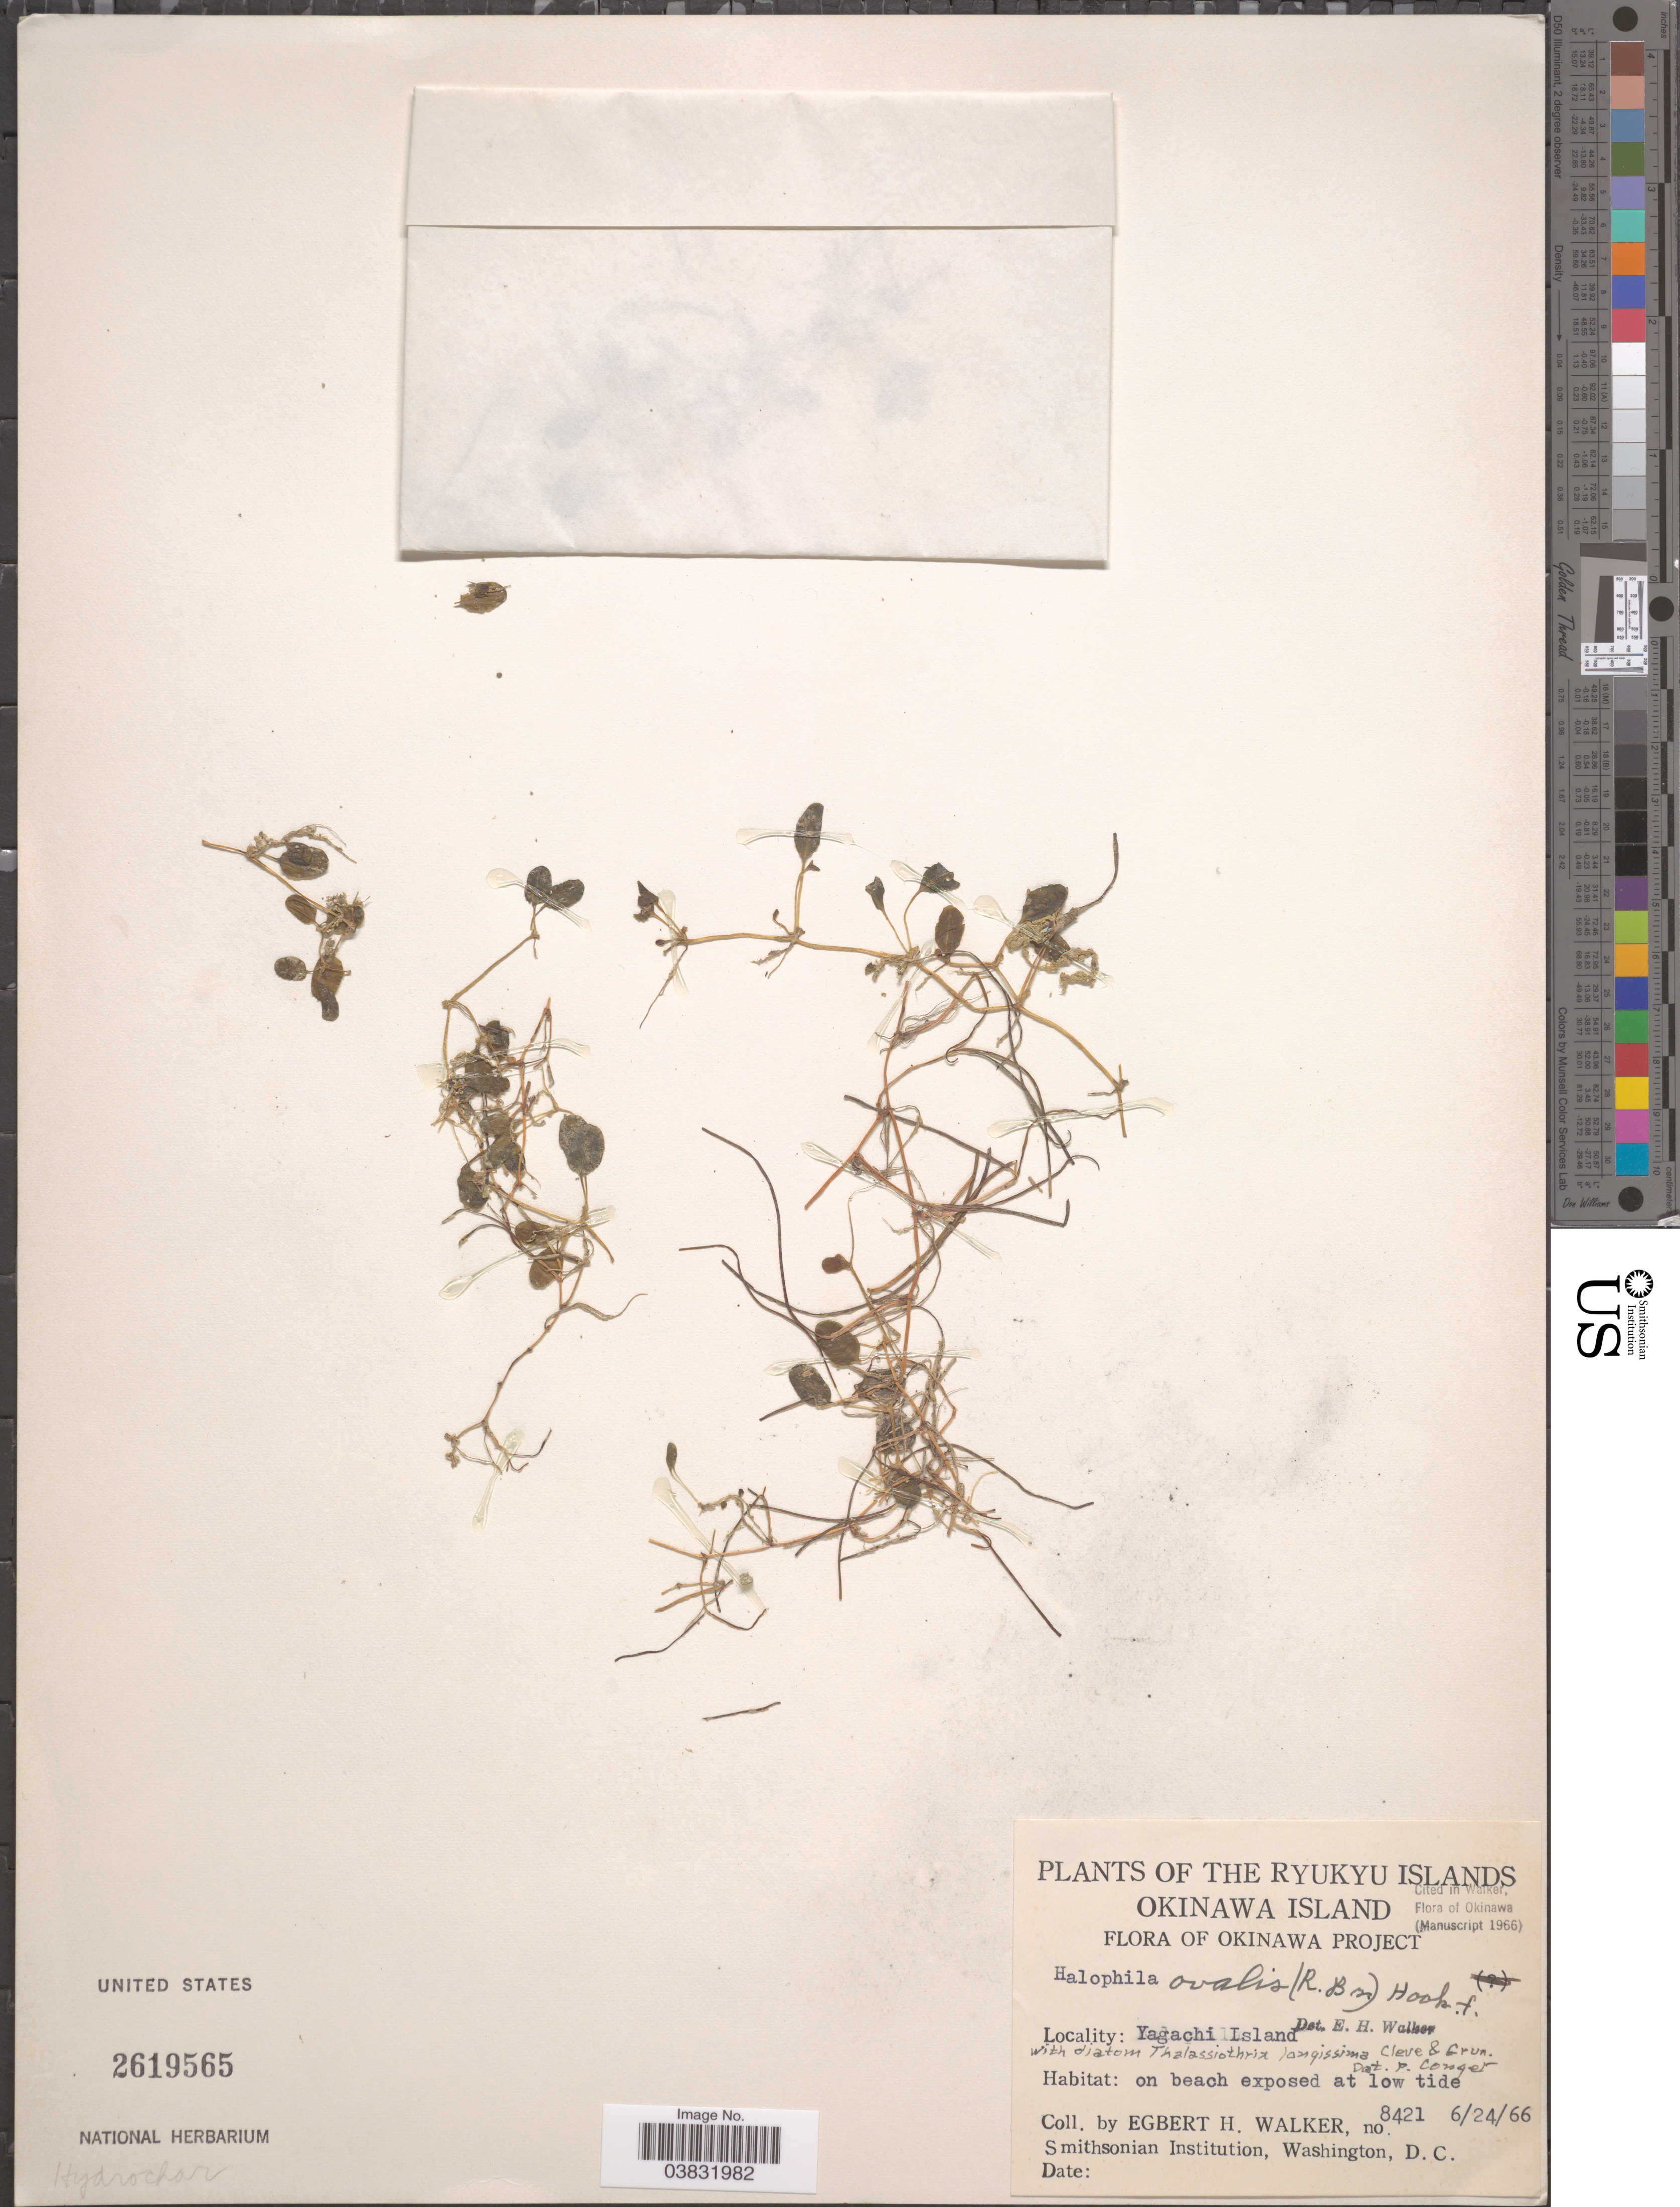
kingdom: Plantae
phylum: Tracheophyta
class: Liliopsida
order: Alismatales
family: Hydrocharitaceae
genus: Halophila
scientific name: Halophila ovalis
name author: (R. Br.) Hook. f.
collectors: E. H. Walker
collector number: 8421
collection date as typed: Transcribed d/m/y: 24/6/66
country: Japan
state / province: Okinawa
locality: The Ryukyu Islands. Okinawa Island. Okinawa Project. Yagachi Island.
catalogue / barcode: US 2619565